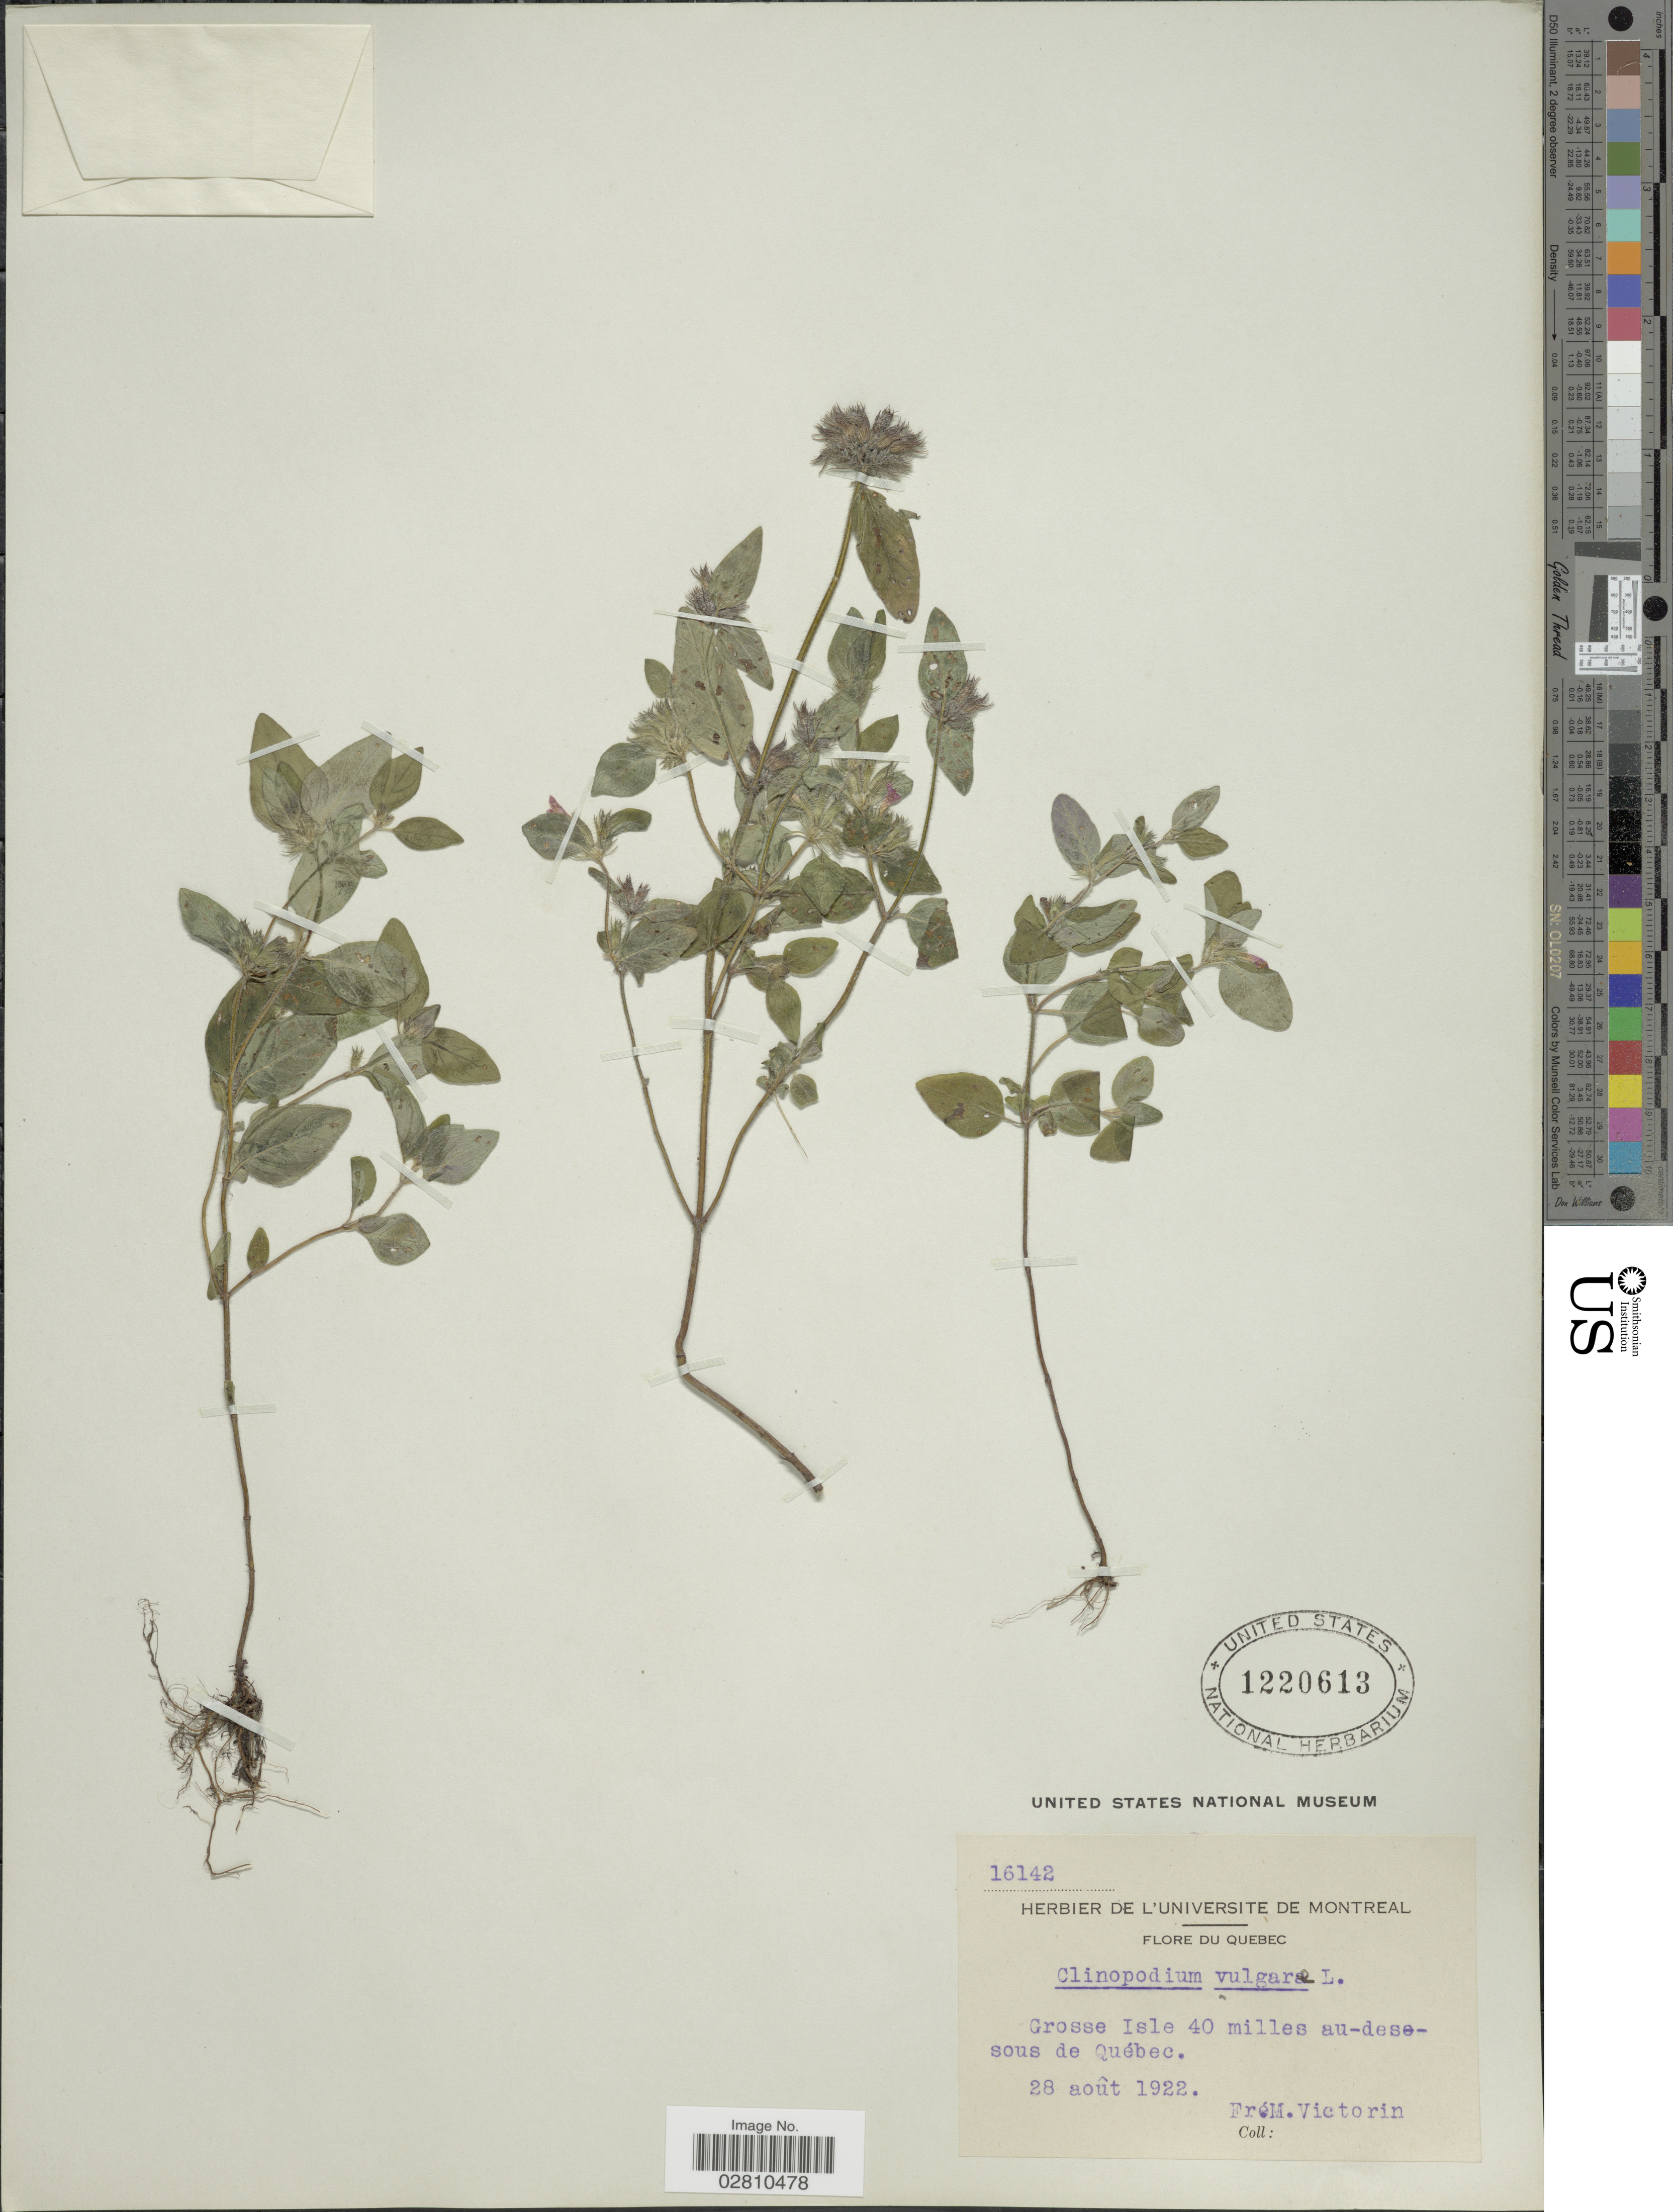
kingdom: Plantae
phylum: Tracheophyta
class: Magnoliopsida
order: Lamiales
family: Lamiaceae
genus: Clinopodium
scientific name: Clinopodium vulgare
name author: L.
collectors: Fr. Marie-Victorin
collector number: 16142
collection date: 1922-08-28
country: Canada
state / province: Quebec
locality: Crosse Isle 40 milles au-dese-sous de Québec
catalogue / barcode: US 1220613